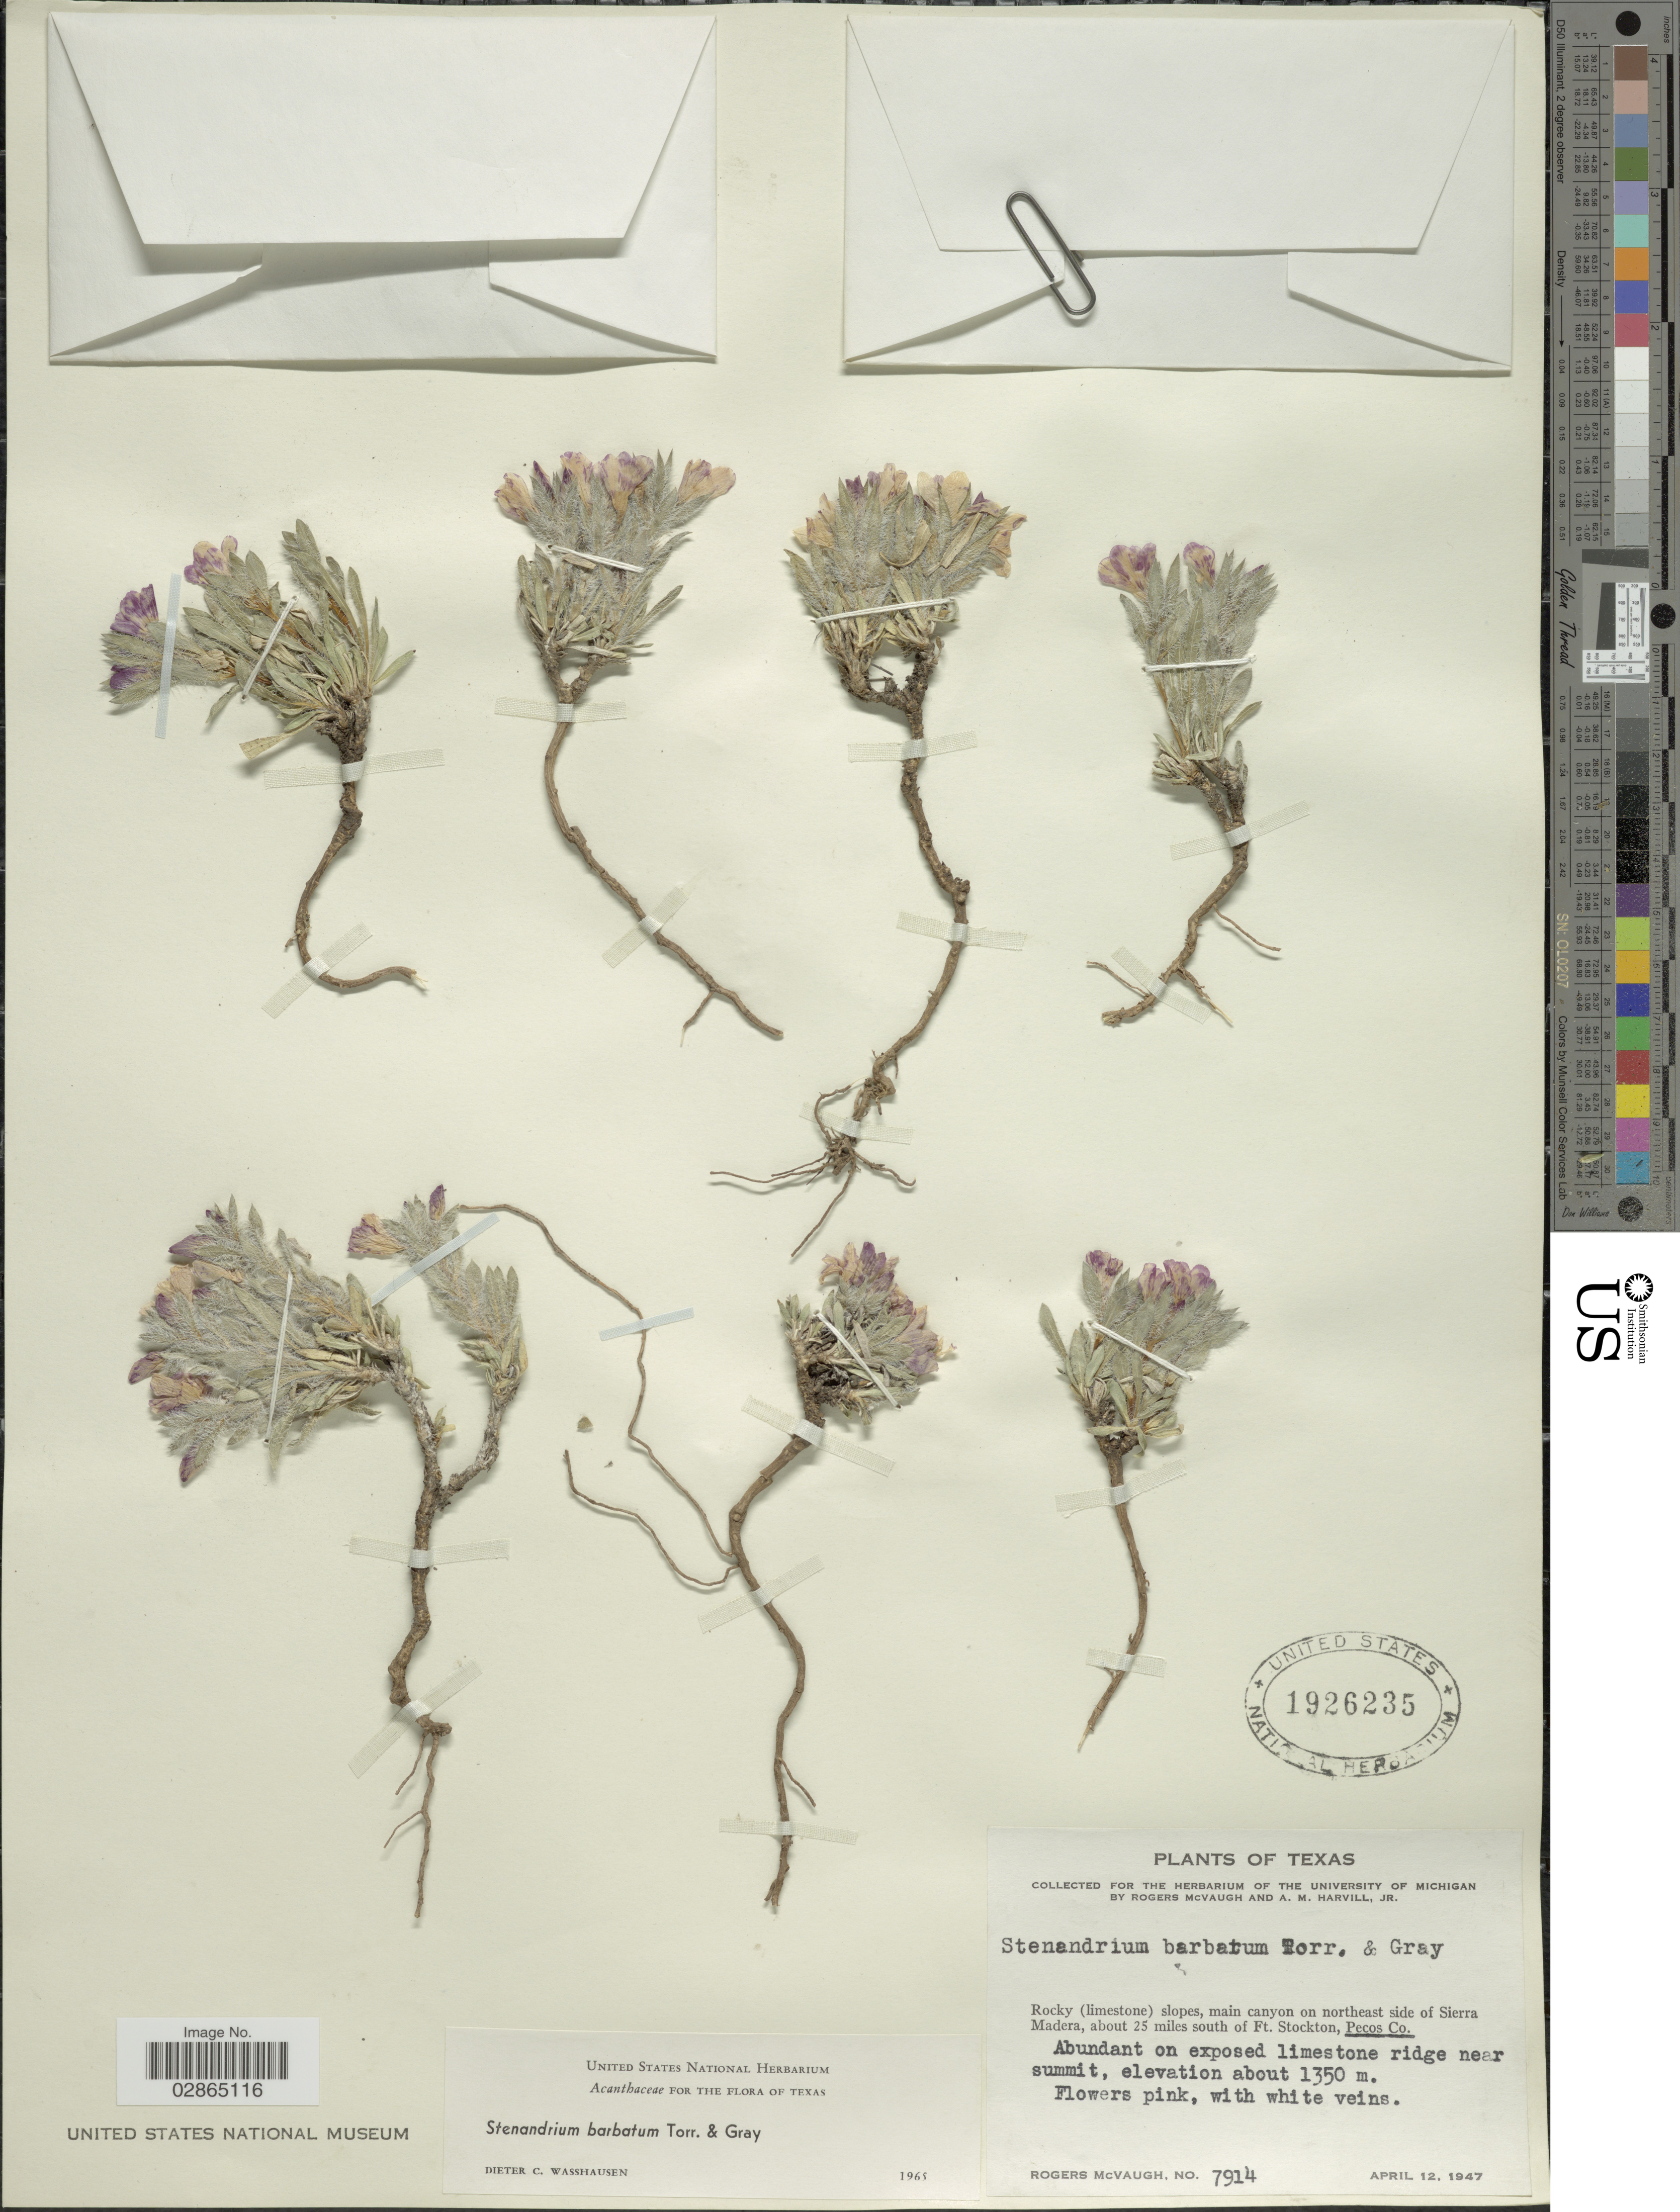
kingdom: Plantae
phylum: Tracheophyta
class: Magnoliopsida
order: Lamiales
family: Acanthaceae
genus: Stenandrium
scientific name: Stenandrium barbatum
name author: Torr. & A. Gray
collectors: R. McVaugh & A. Harvill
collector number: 7914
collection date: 1947-04-12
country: United States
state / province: Texas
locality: Rocky (limestone) slopes, main canyon on northeast side of Sierra Madera, about 25 miles south of Ft. Stockton, Pecos Co.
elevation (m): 1350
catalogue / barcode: US 1926235